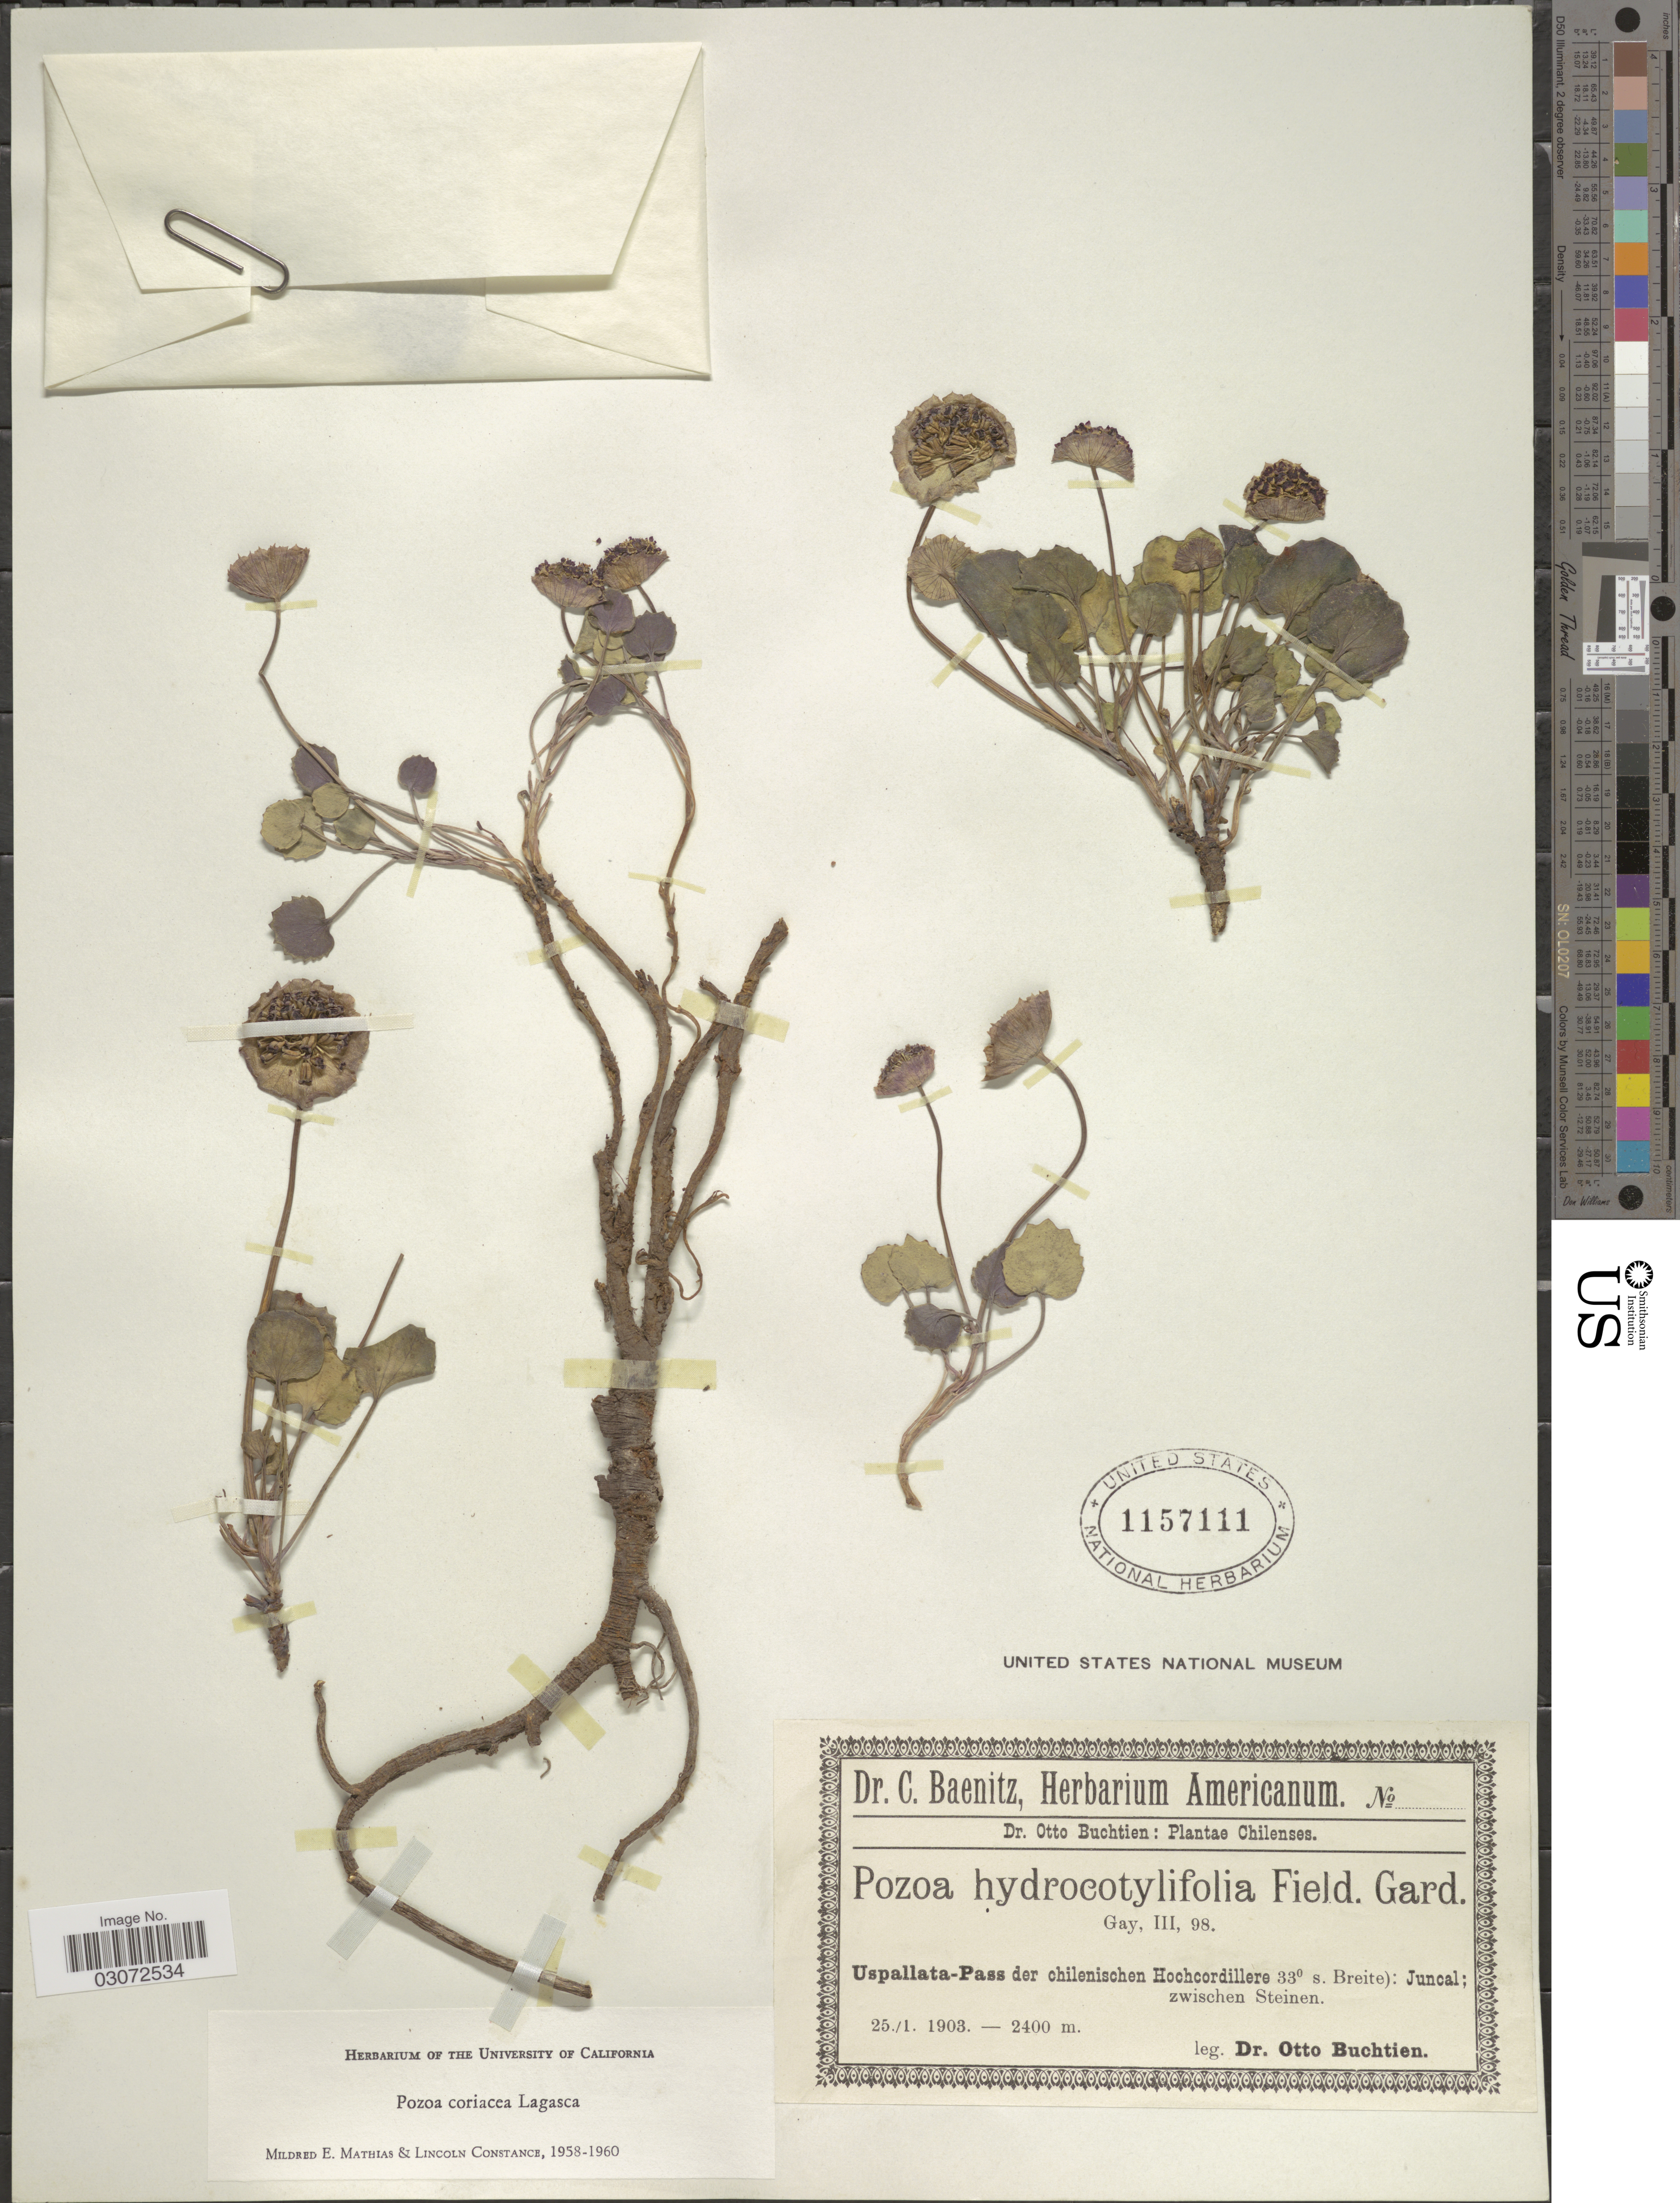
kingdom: Plantae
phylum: Tracheophyta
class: Magnoliopsida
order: Apiales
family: Apiaceae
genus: Pozoa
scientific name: Pozoa coriacea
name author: Lag.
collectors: O. Buchtien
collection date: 1903-01-25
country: Chile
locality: Uspallata-Pass der chilenischen Hochcordillere 33° s. Breite): Juncal; zwischen Steinen.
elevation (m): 2400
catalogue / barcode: US 1157111